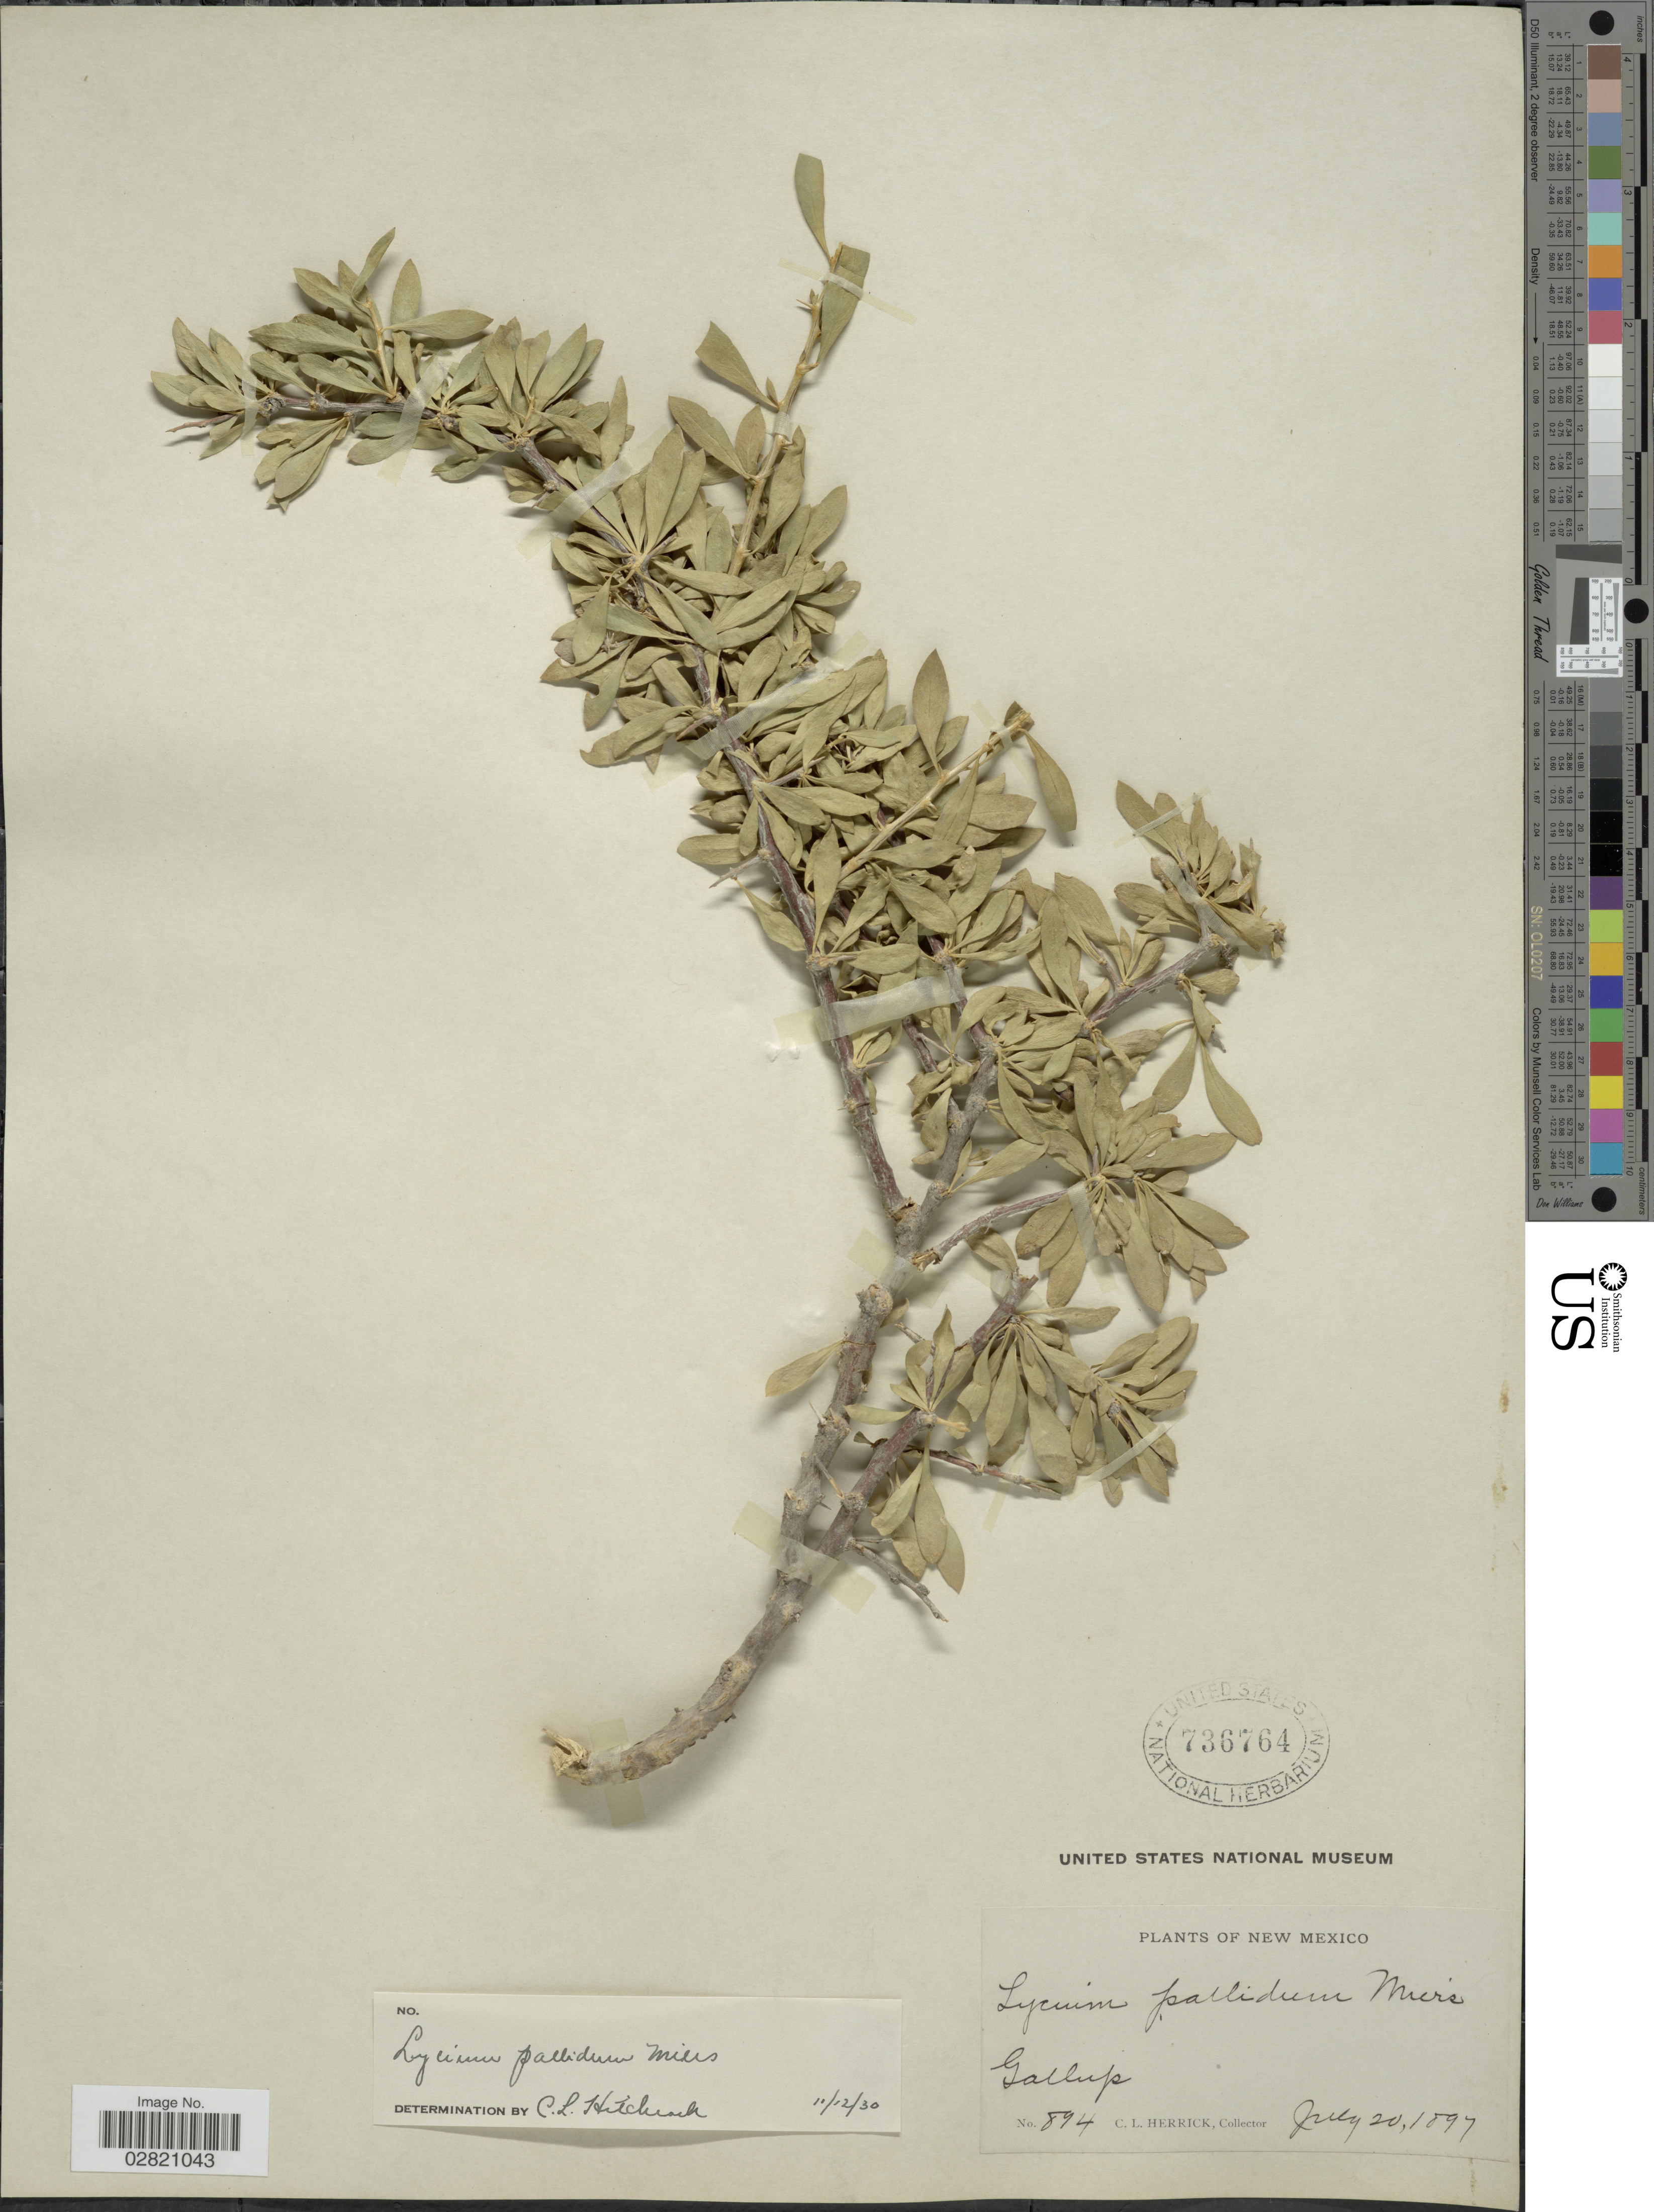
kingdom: Plantae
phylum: Tracheophyta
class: Magnoliopsida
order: Solanales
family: Solanaceae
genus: Lycium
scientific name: Lycium pallidum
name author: Miers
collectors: C. Herrick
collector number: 894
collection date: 1897-07-20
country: United States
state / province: New Mexico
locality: Gallup.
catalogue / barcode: US 736764